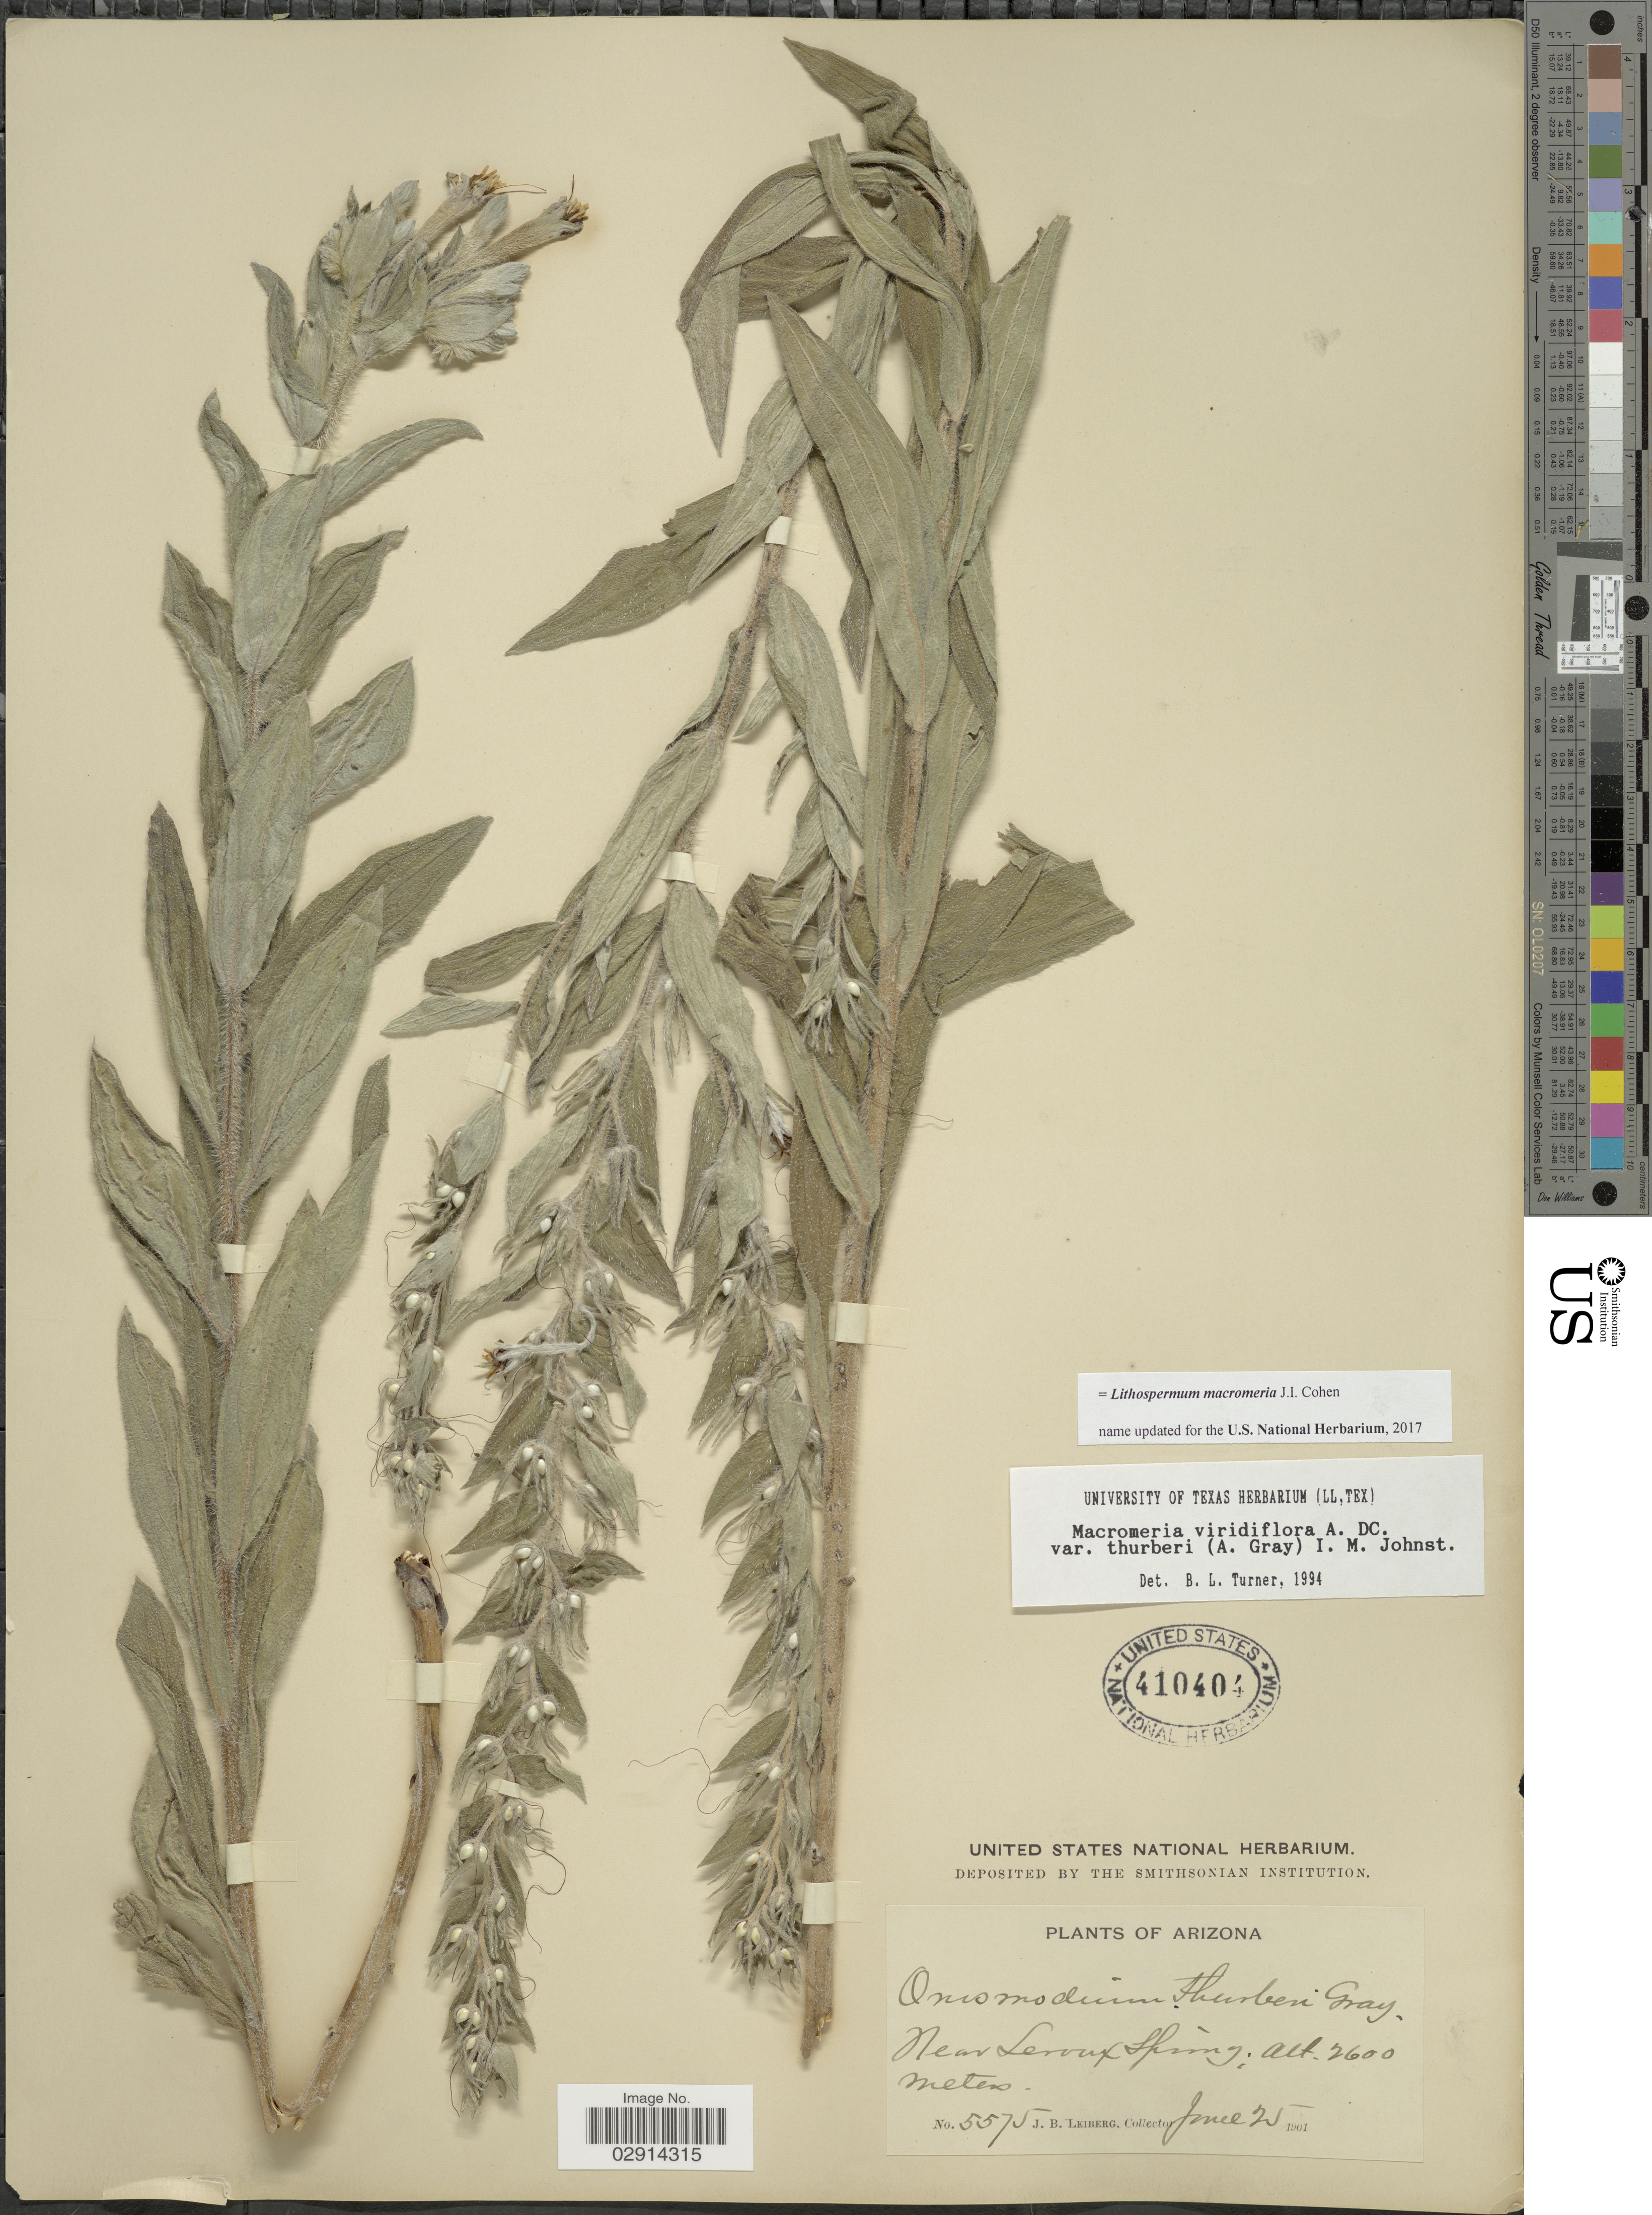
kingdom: Plantae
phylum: Tracheophyta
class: Magnoliopsida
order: Boraginales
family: Boraginaceae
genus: Lithospermum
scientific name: Lithospermum macromeria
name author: Cohen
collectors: J. B. Leiberg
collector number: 5575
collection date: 1901-06-25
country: United States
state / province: Arizona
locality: Near Leroux Spring.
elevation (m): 2600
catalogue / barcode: US 410404